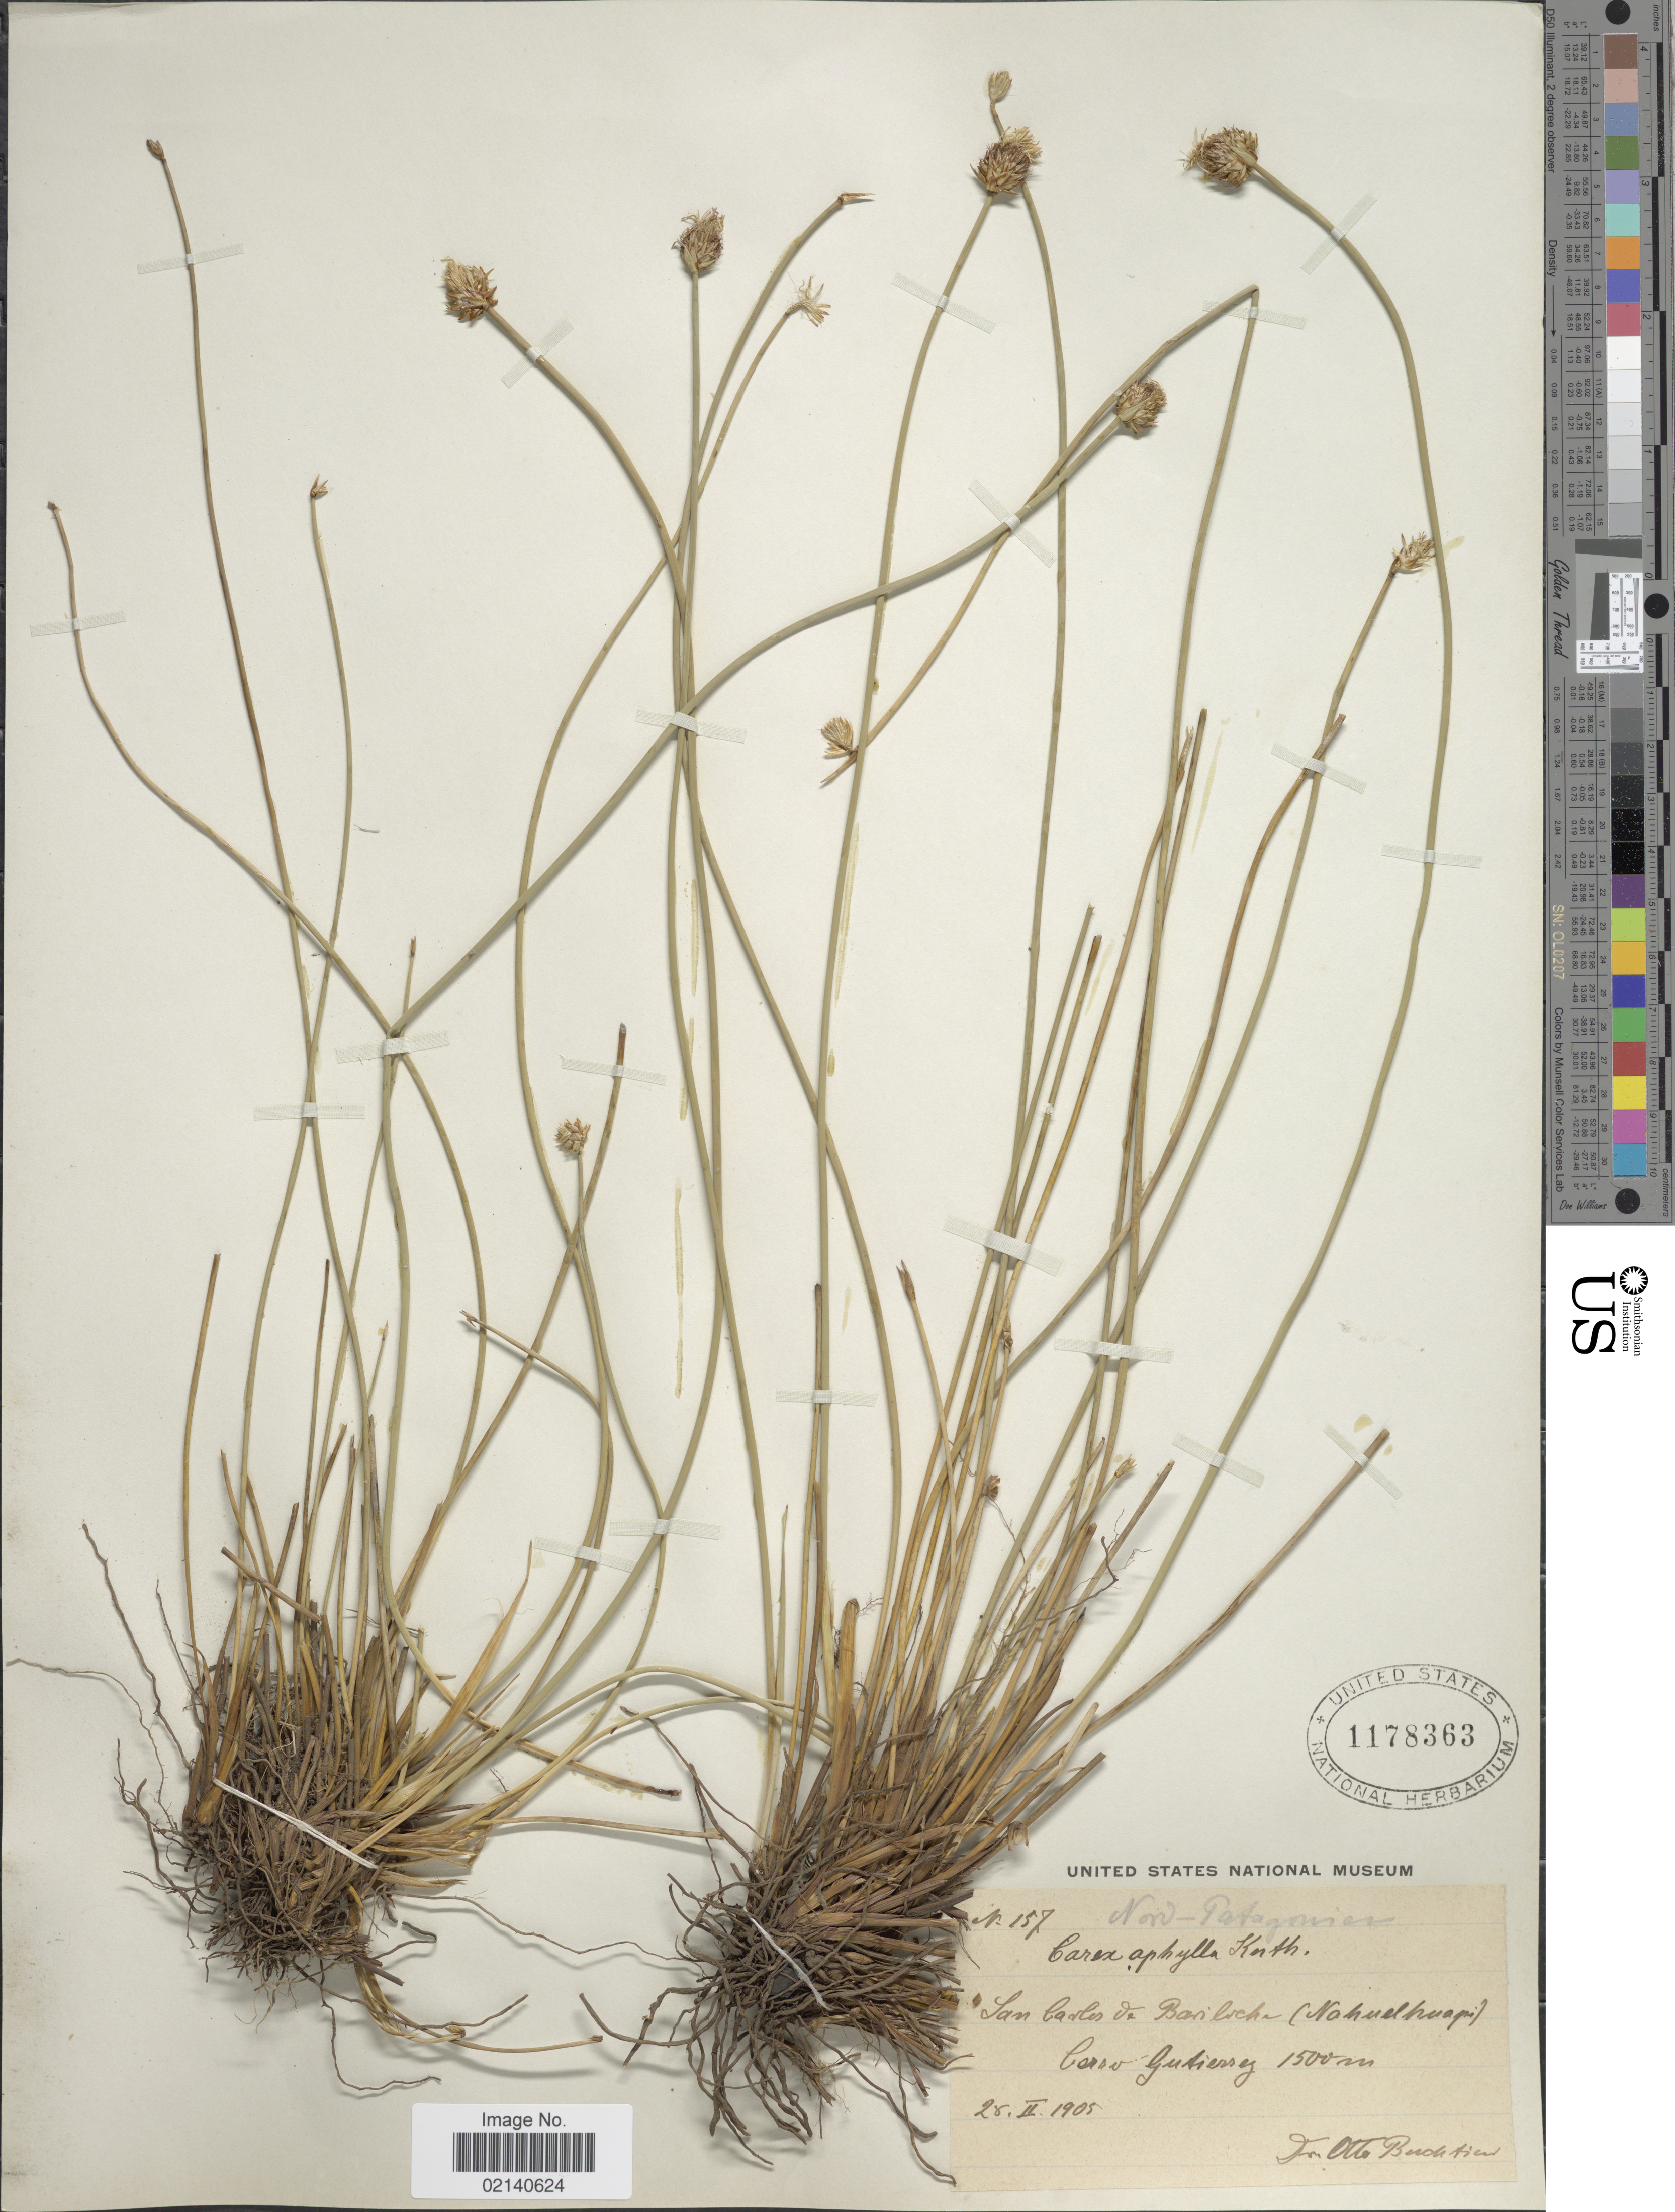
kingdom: Plantae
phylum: Tracheophyta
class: Liliopsida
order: Poales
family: Cyperaceae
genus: Carex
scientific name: Carex aphylla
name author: Kunth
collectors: O. Buchtien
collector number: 157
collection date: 1905-02-28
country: Argentina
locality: San Carlos de Barriloche (Nahuelhuapi). Cerro Gutierrez.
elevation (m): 1500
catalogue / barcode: US 1178363